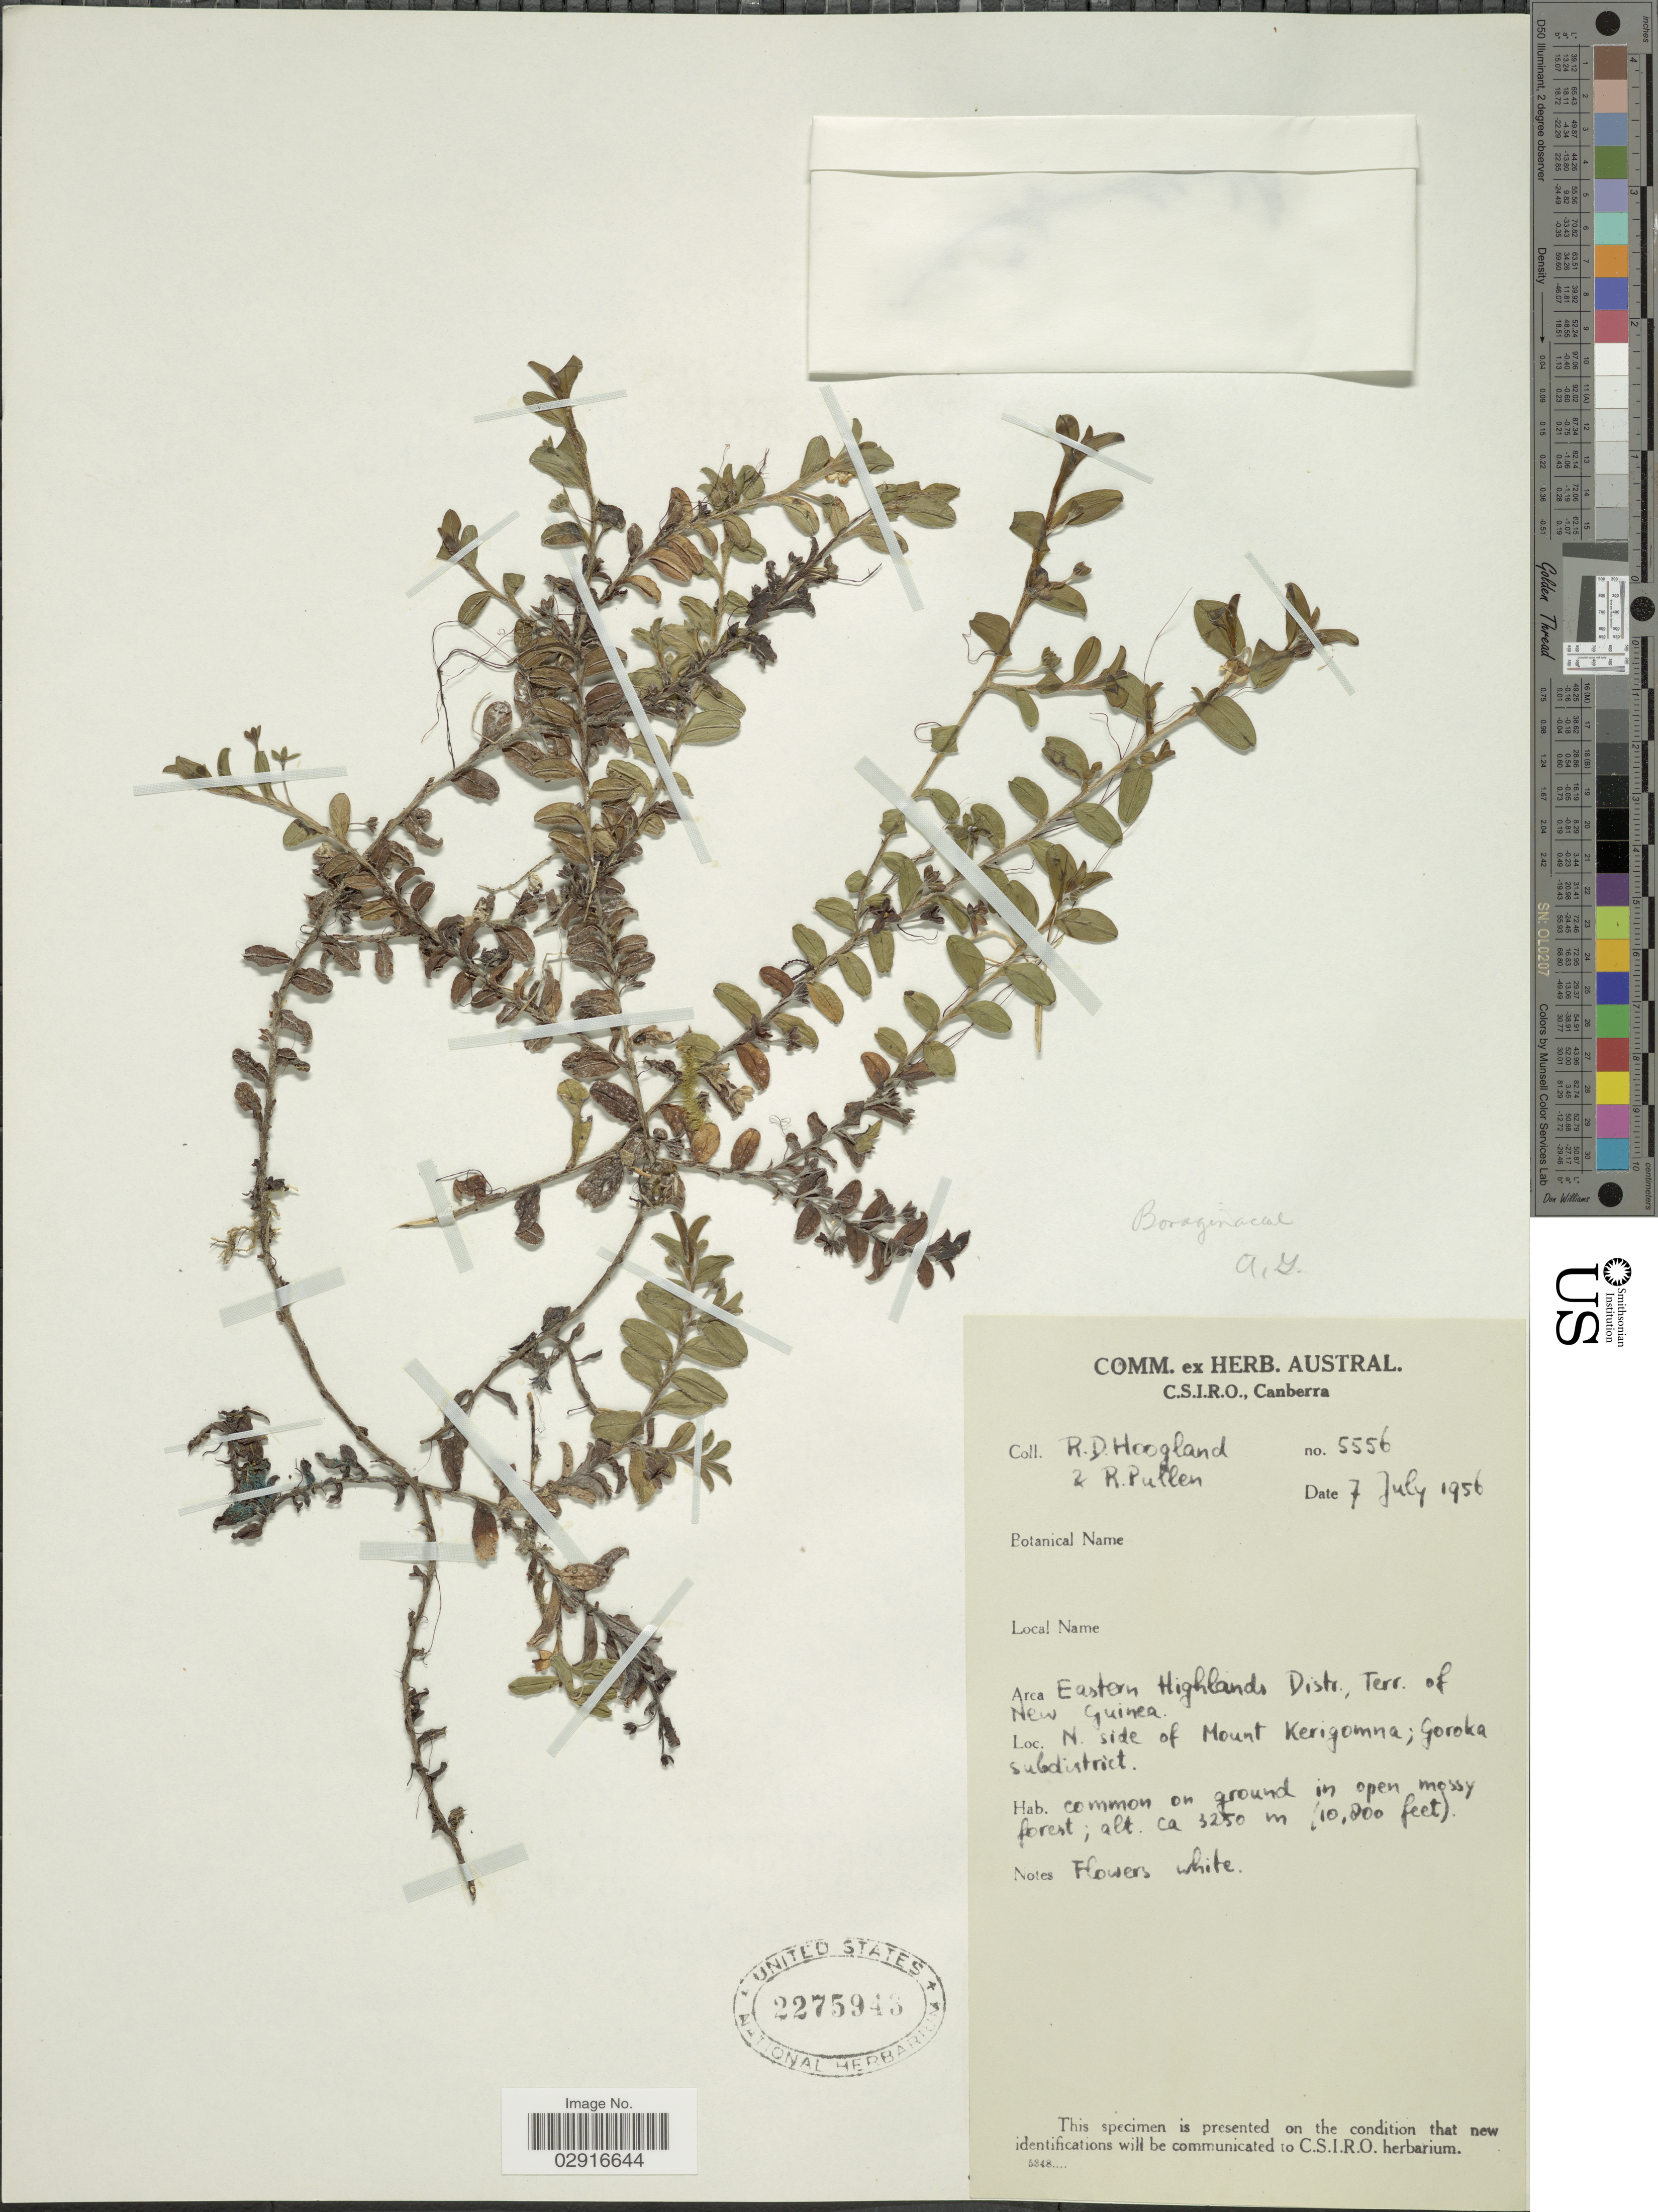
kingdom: Plantae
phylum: Tracheophyta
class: Magnoliopsida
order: Boraginales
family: Boraginaceae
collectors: R. D. Hoogland & R. Pullen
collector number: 5556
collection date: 1956-07-07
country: Papua New Guinea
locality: Eastern Highlands Distr., Terr. of New Guinea. N. side of Mount Kerigomna; Goroka subdistrict.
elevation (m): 3250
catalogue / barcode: US 2275943